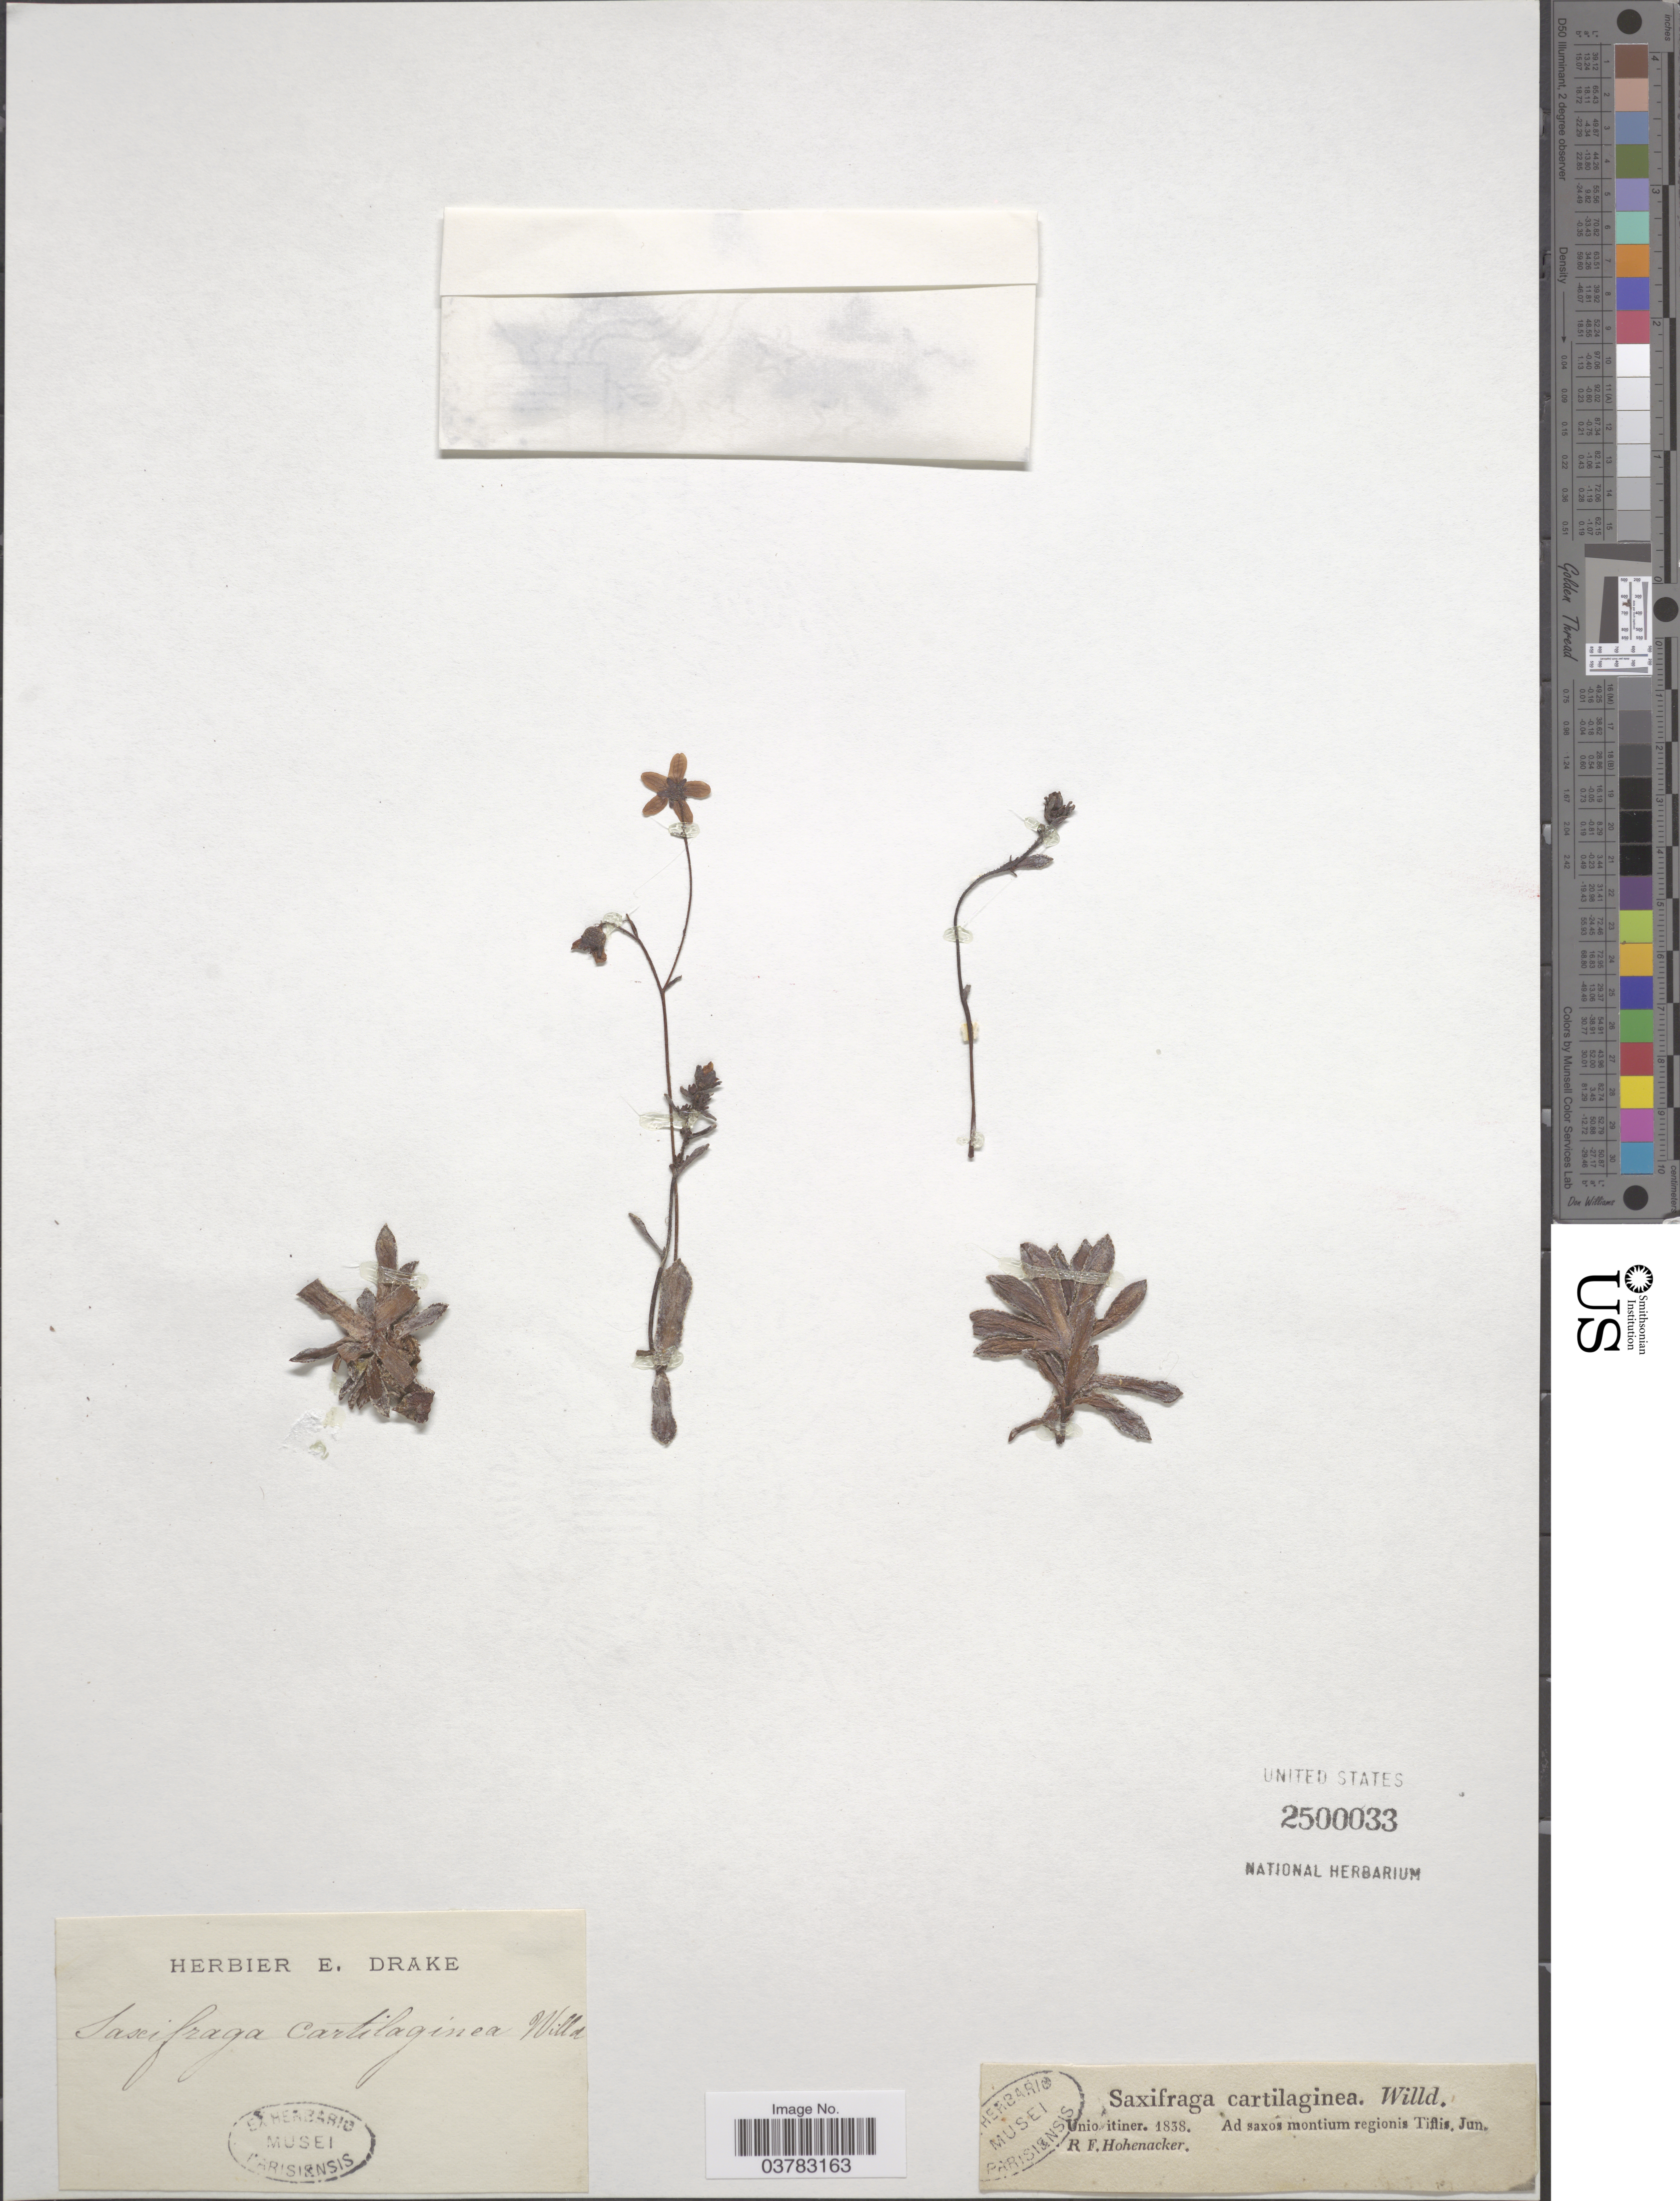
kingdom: Plantae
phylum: Tracheophyta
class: Magnoliopsida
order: Saxifragales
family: Saxifragaceae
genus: Saxifraga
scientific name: Saxifraga cartilaginea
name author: Willd.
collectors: R. F. Hohenacker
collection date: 1838-06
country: Georgia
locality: Unio itiner. Ad saxos montium regionis Tiflis.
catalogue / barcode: US 2500033